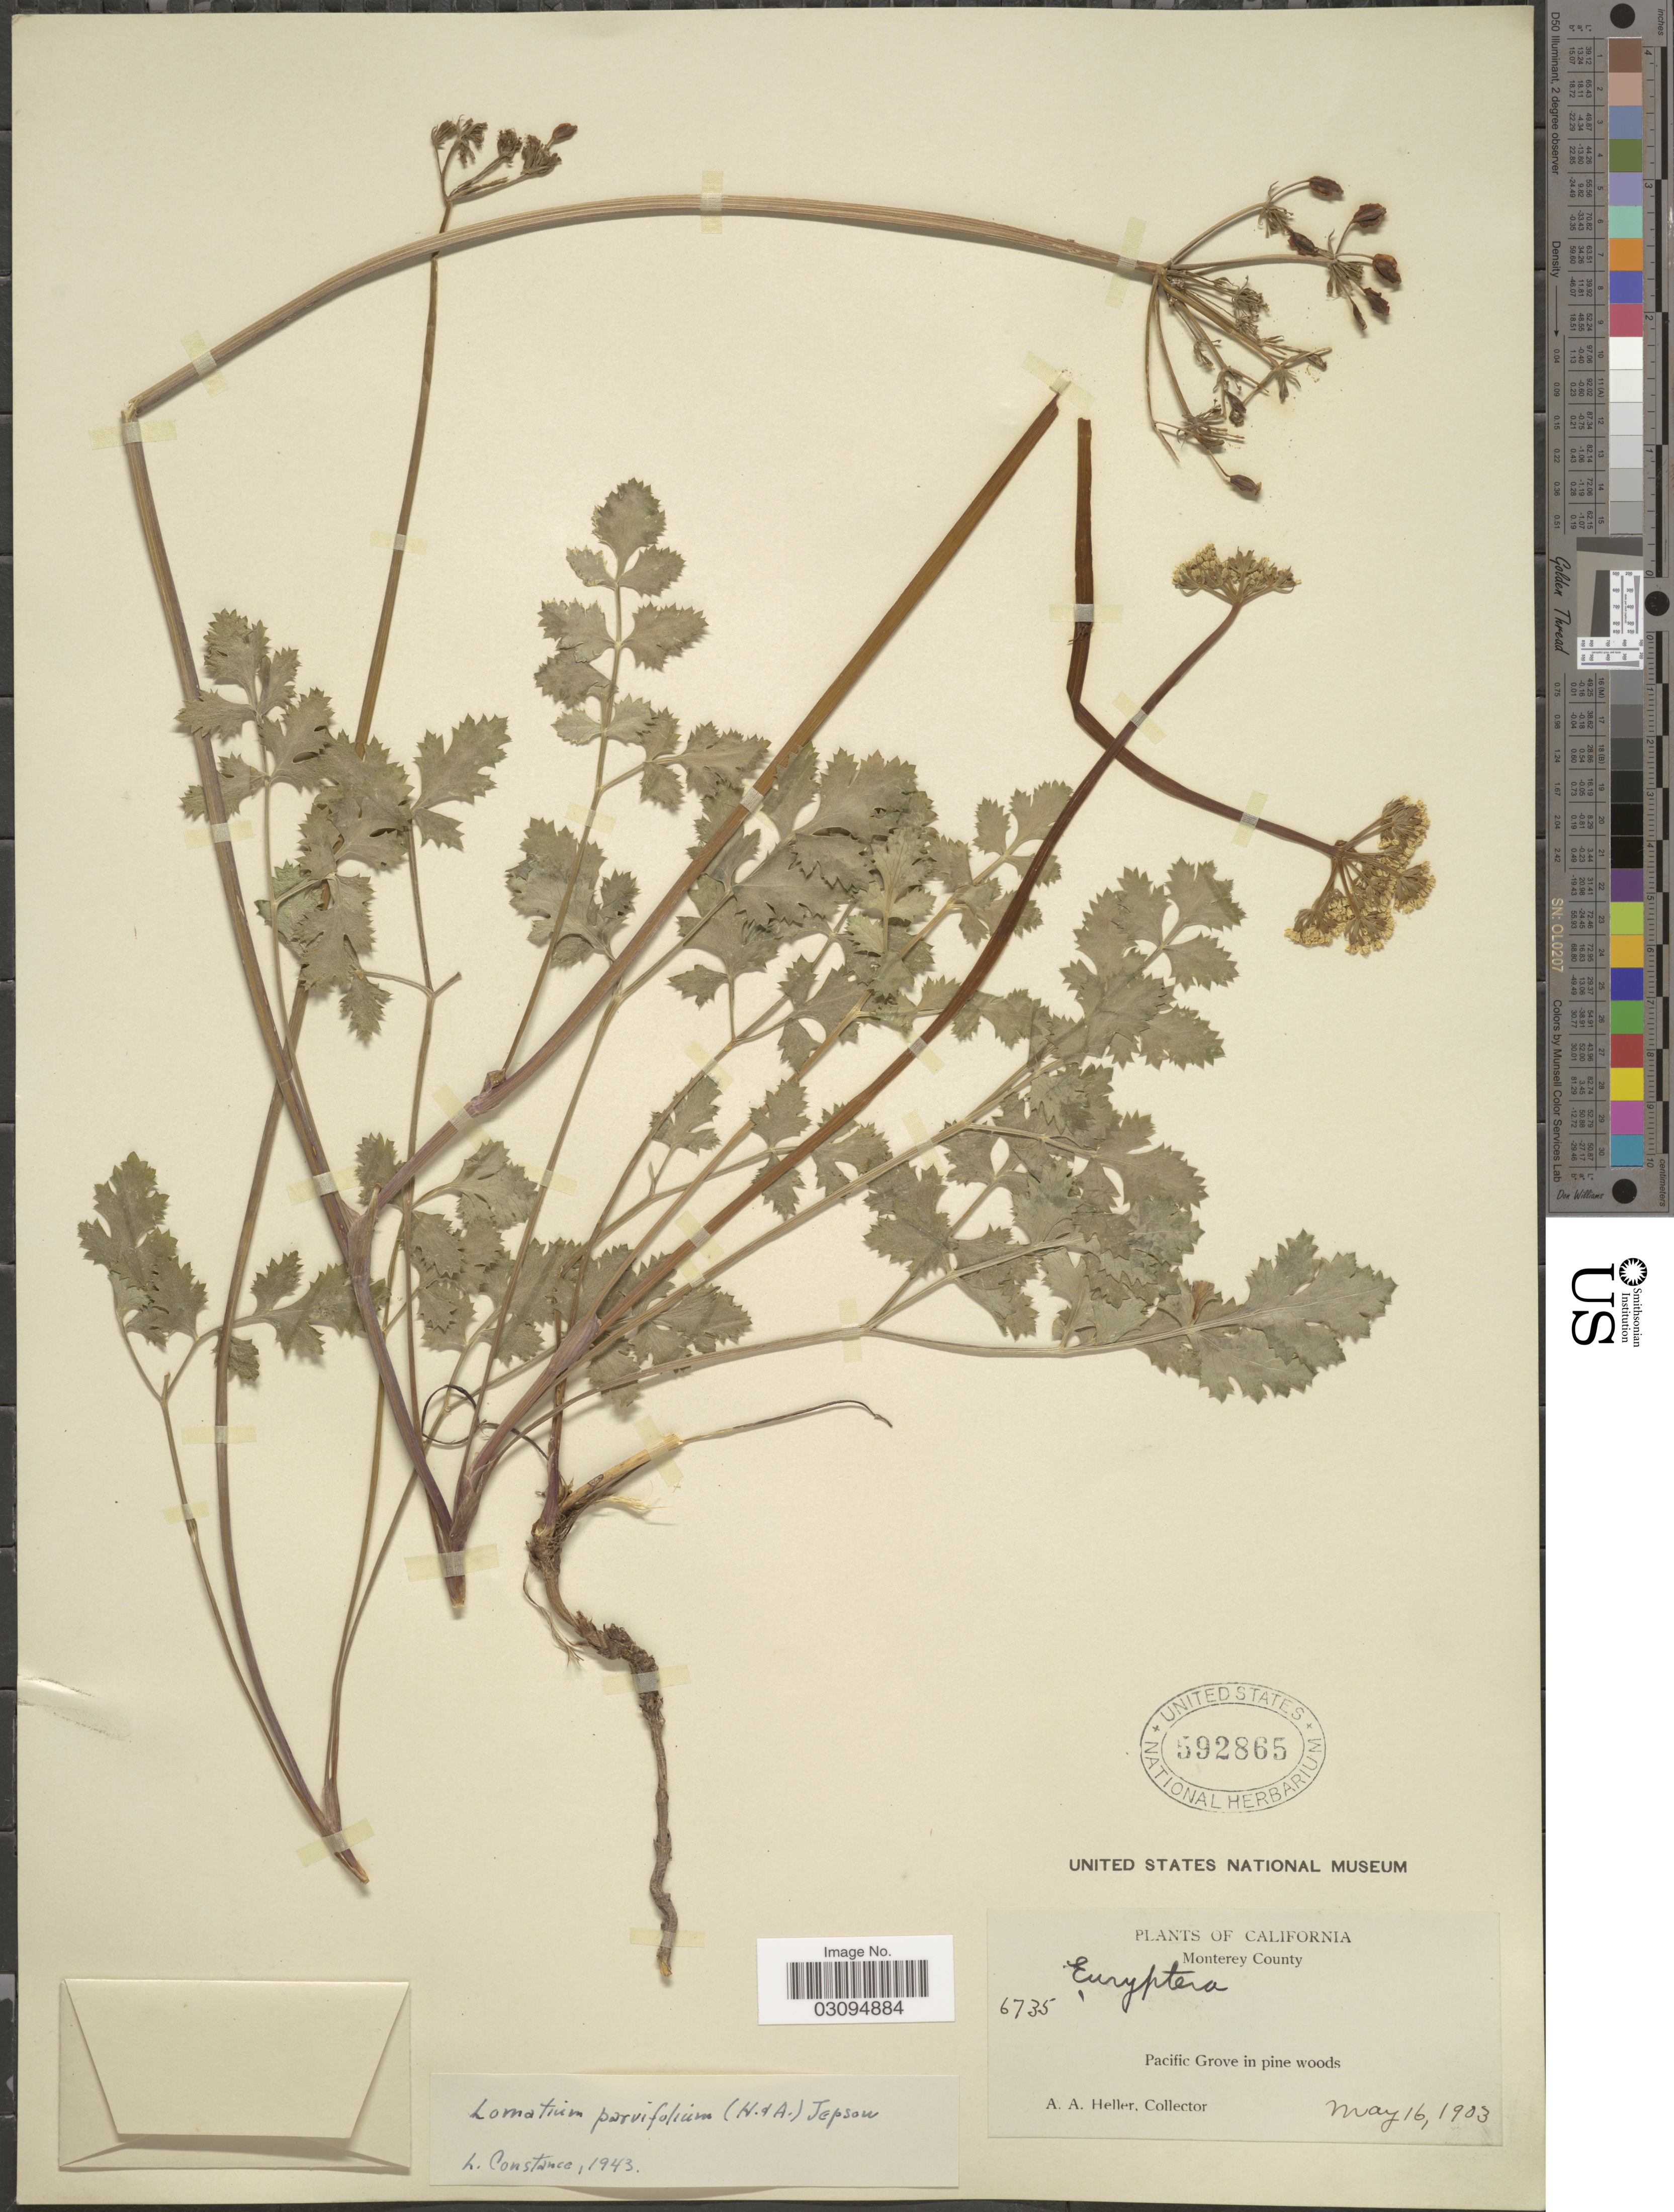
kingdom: Plantae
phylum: Tracheophyta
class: Magnoliopsida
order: Apiales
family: Apiaceae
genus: Lomatium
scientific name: Lomatium parvifolium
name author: (Hook. & Arn.) Jeps.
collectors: A. A. Heller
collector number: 6735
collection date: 1903-05-16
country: United States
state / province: California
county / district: Monterey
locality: Monterey County, Pacific Grove.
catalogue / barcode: US 592865